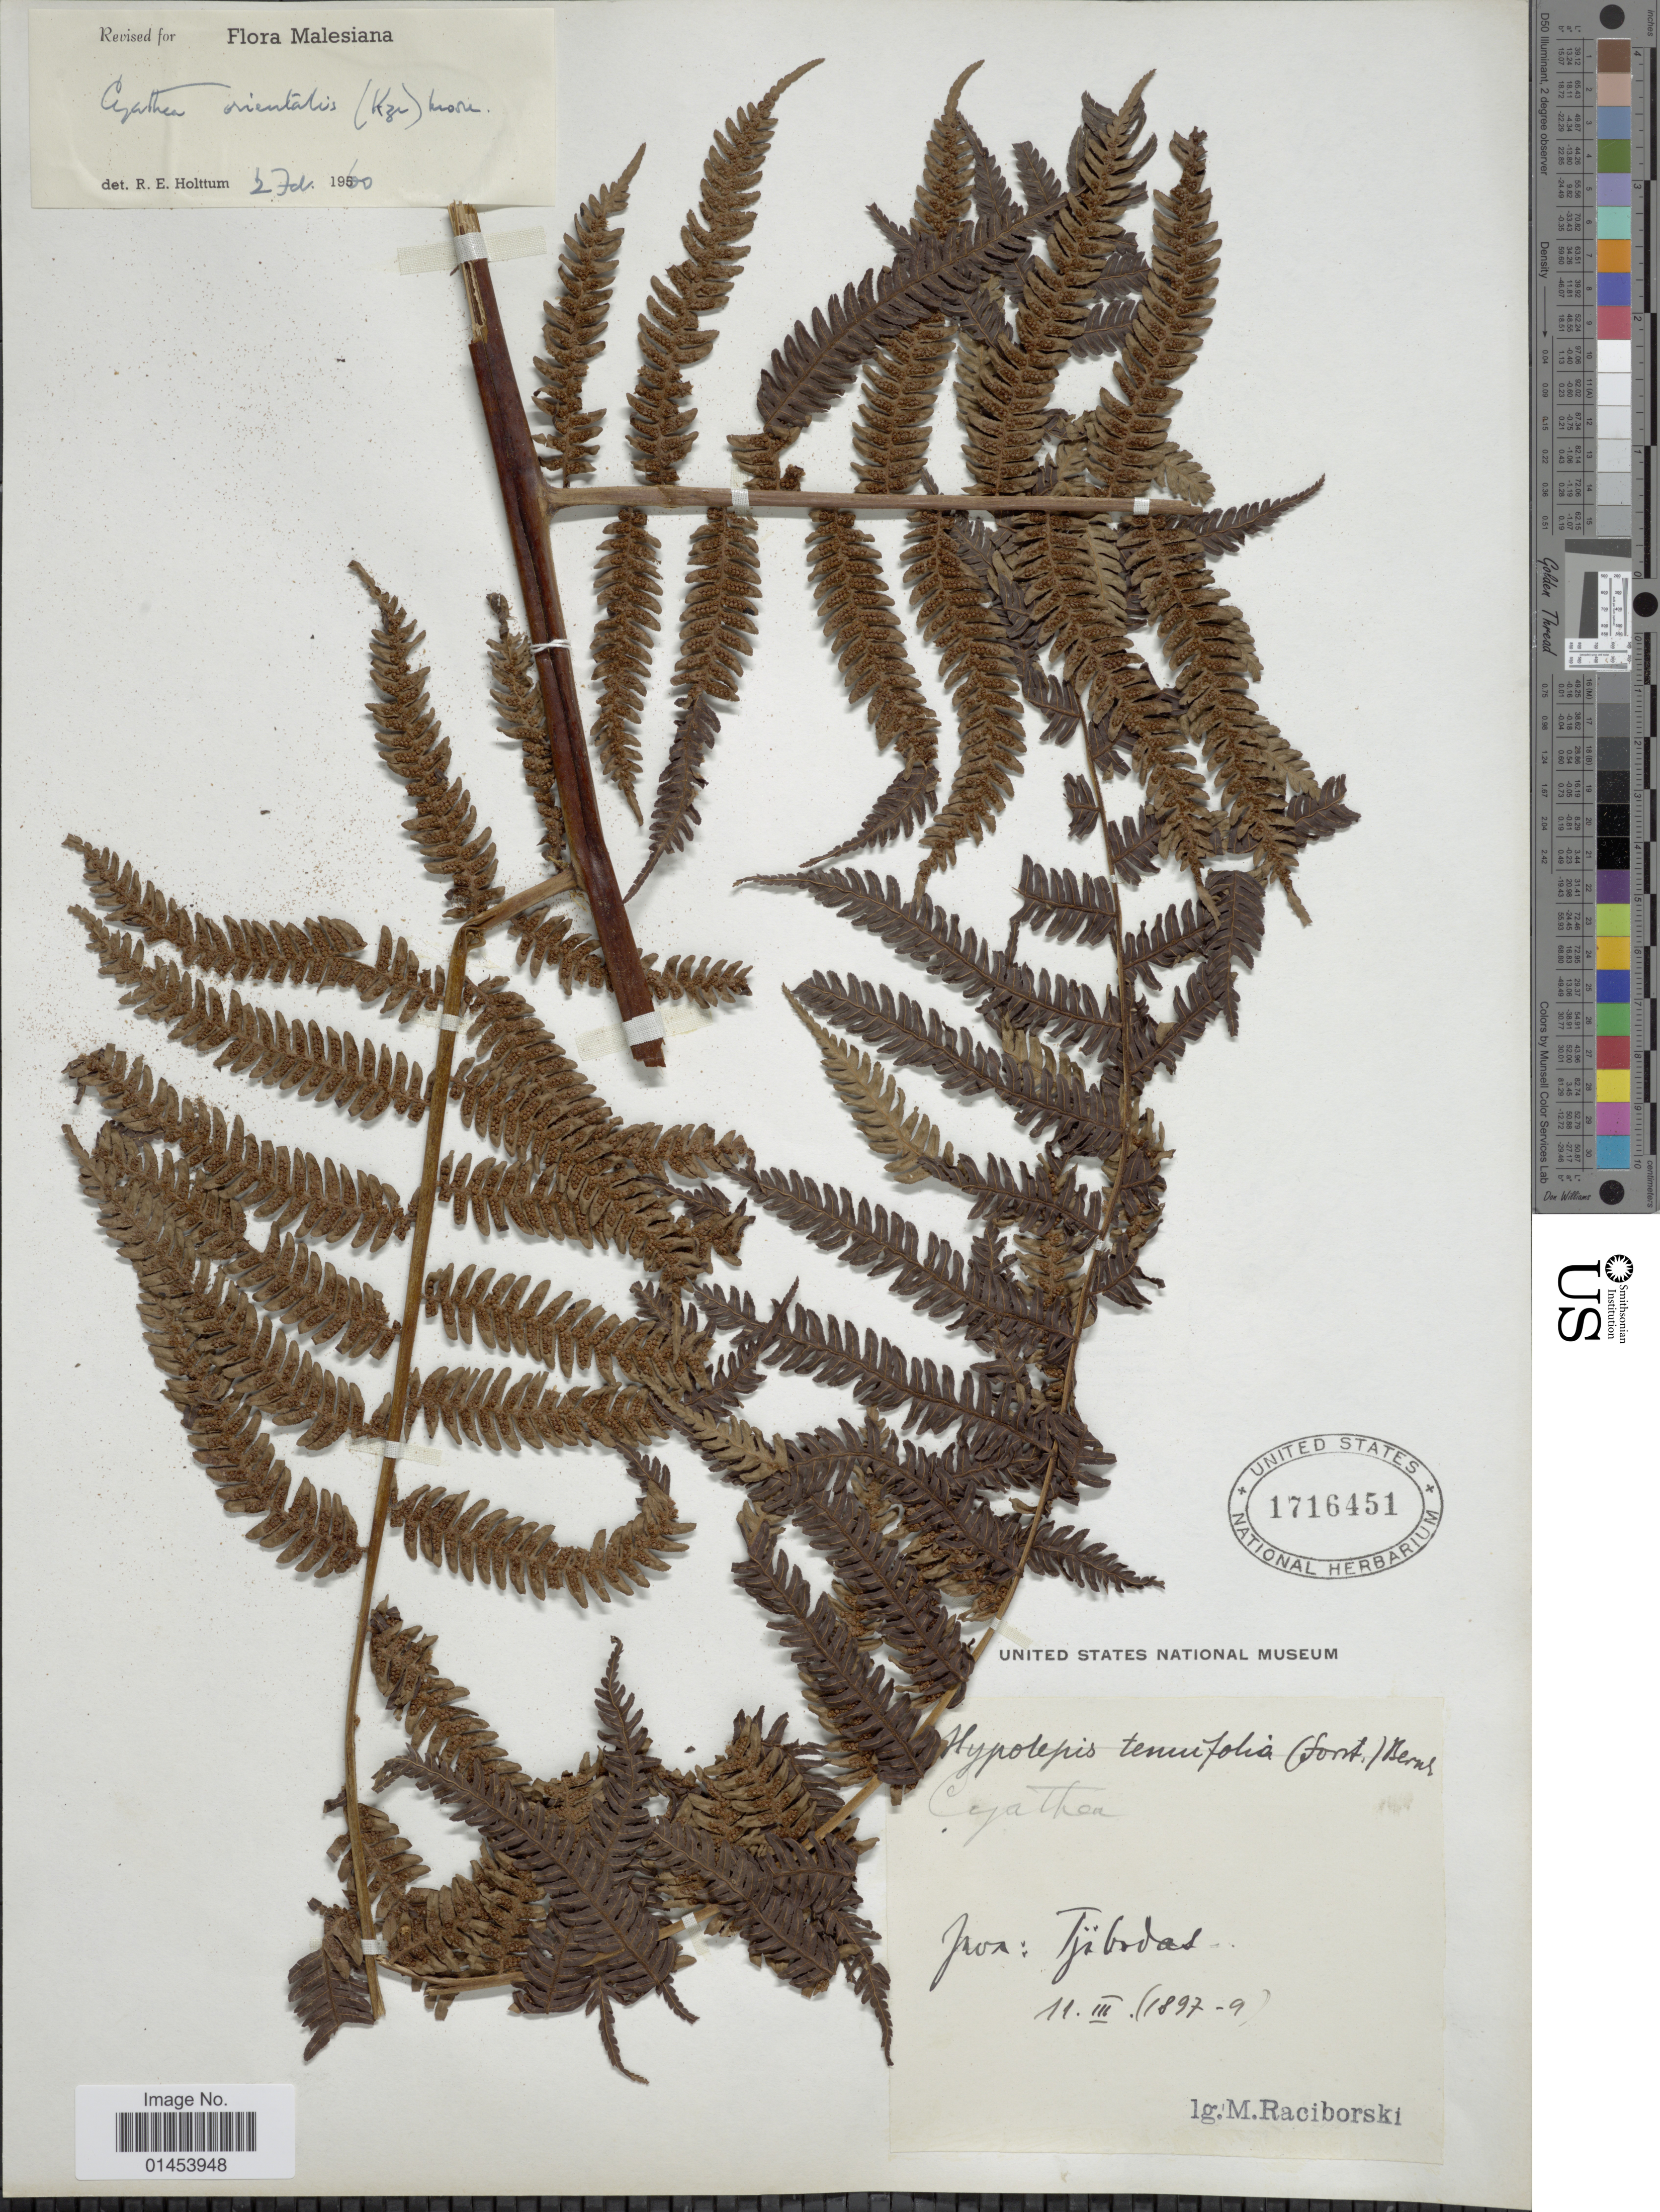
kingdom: Plantae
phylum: Tracheophyta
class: Polypodiopsida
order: Cyatheales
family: Cyatheaceae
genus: Cyathea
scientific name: Cyathea orientalis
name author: (Kunze) Moore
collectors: M. Raciborski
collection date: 1897-03-11/1899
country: Indonesia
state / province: Java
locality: Tjibodas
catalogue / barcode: US 1716451